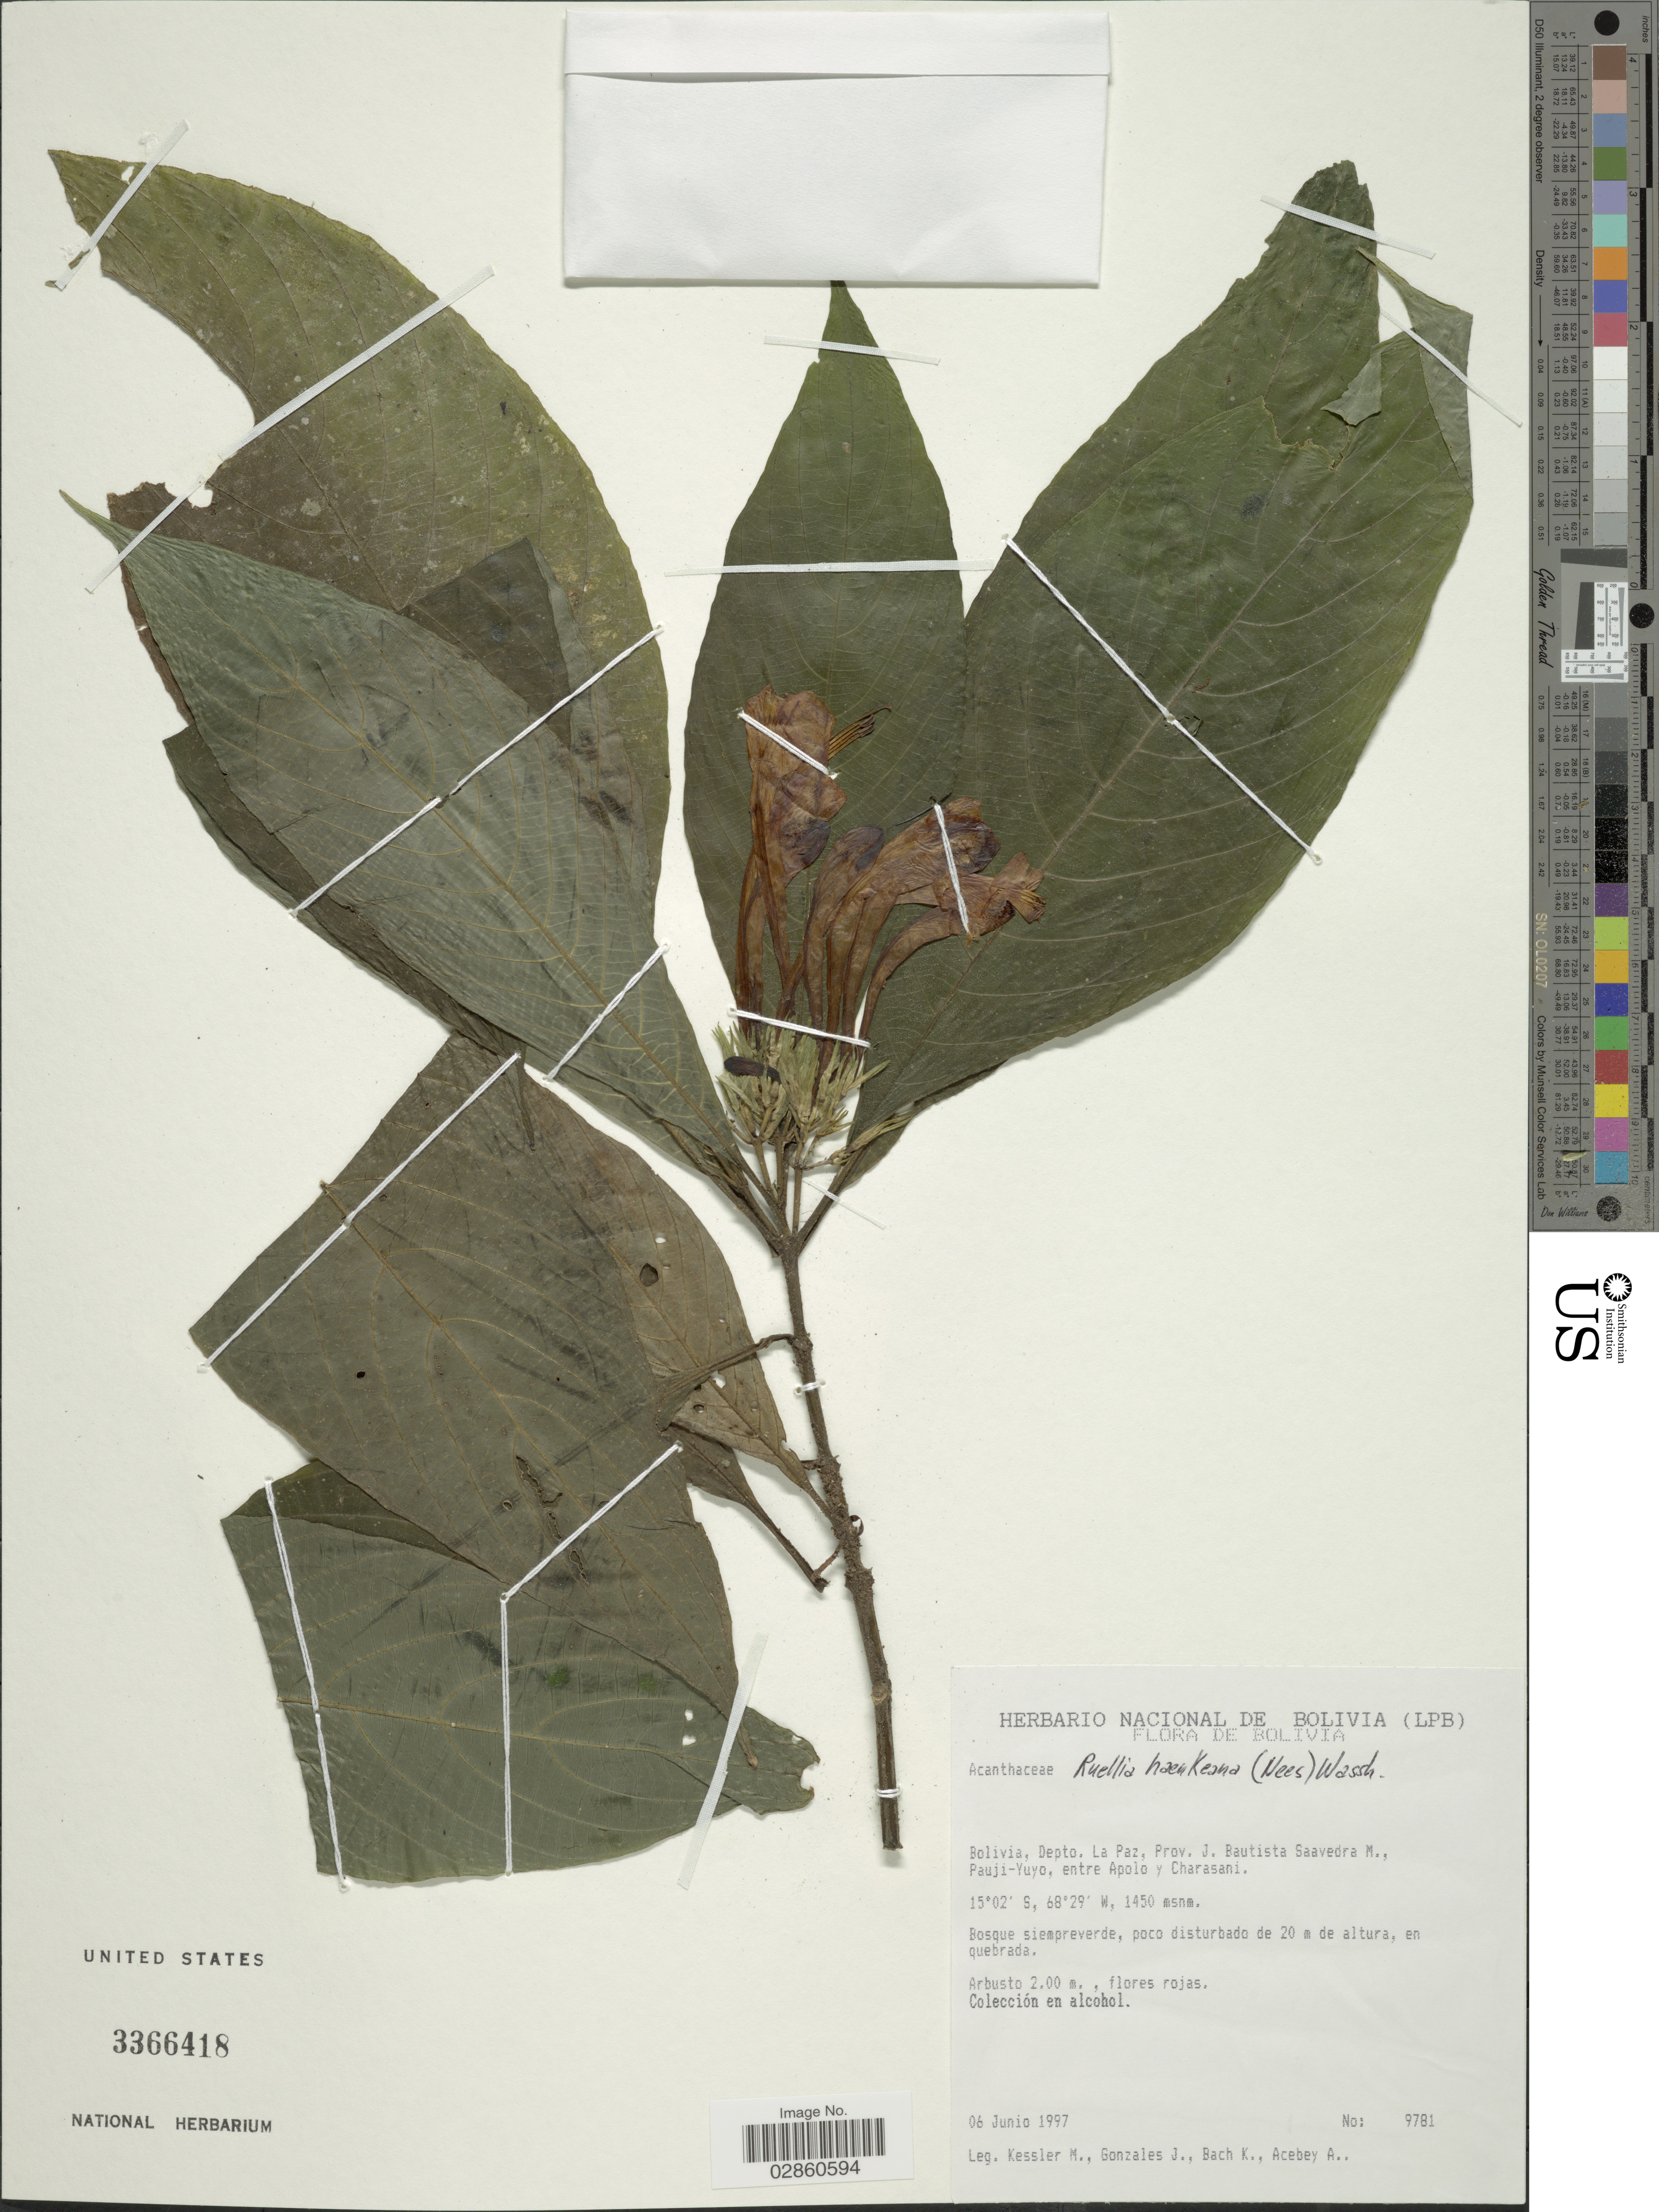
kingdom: Plantae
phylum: Tracheophyta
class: Magnoliopsida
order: Lamiales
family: Acanthaceae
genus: Ruellia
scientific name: Ruellia haenkeana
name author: (Nees) Wassh.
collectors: M. Kessler, J. Gonzales, K. Bach & A. Acebey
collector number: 9781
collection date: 1997-06-06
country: Bolivia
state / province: La Paz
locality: Depto. La Paz, Prov. J. Bautista Saavedra M., 3 Km Pauji-Yuyo, entre Apolo y Charasani.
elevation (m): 1450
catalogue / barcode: US 3366418